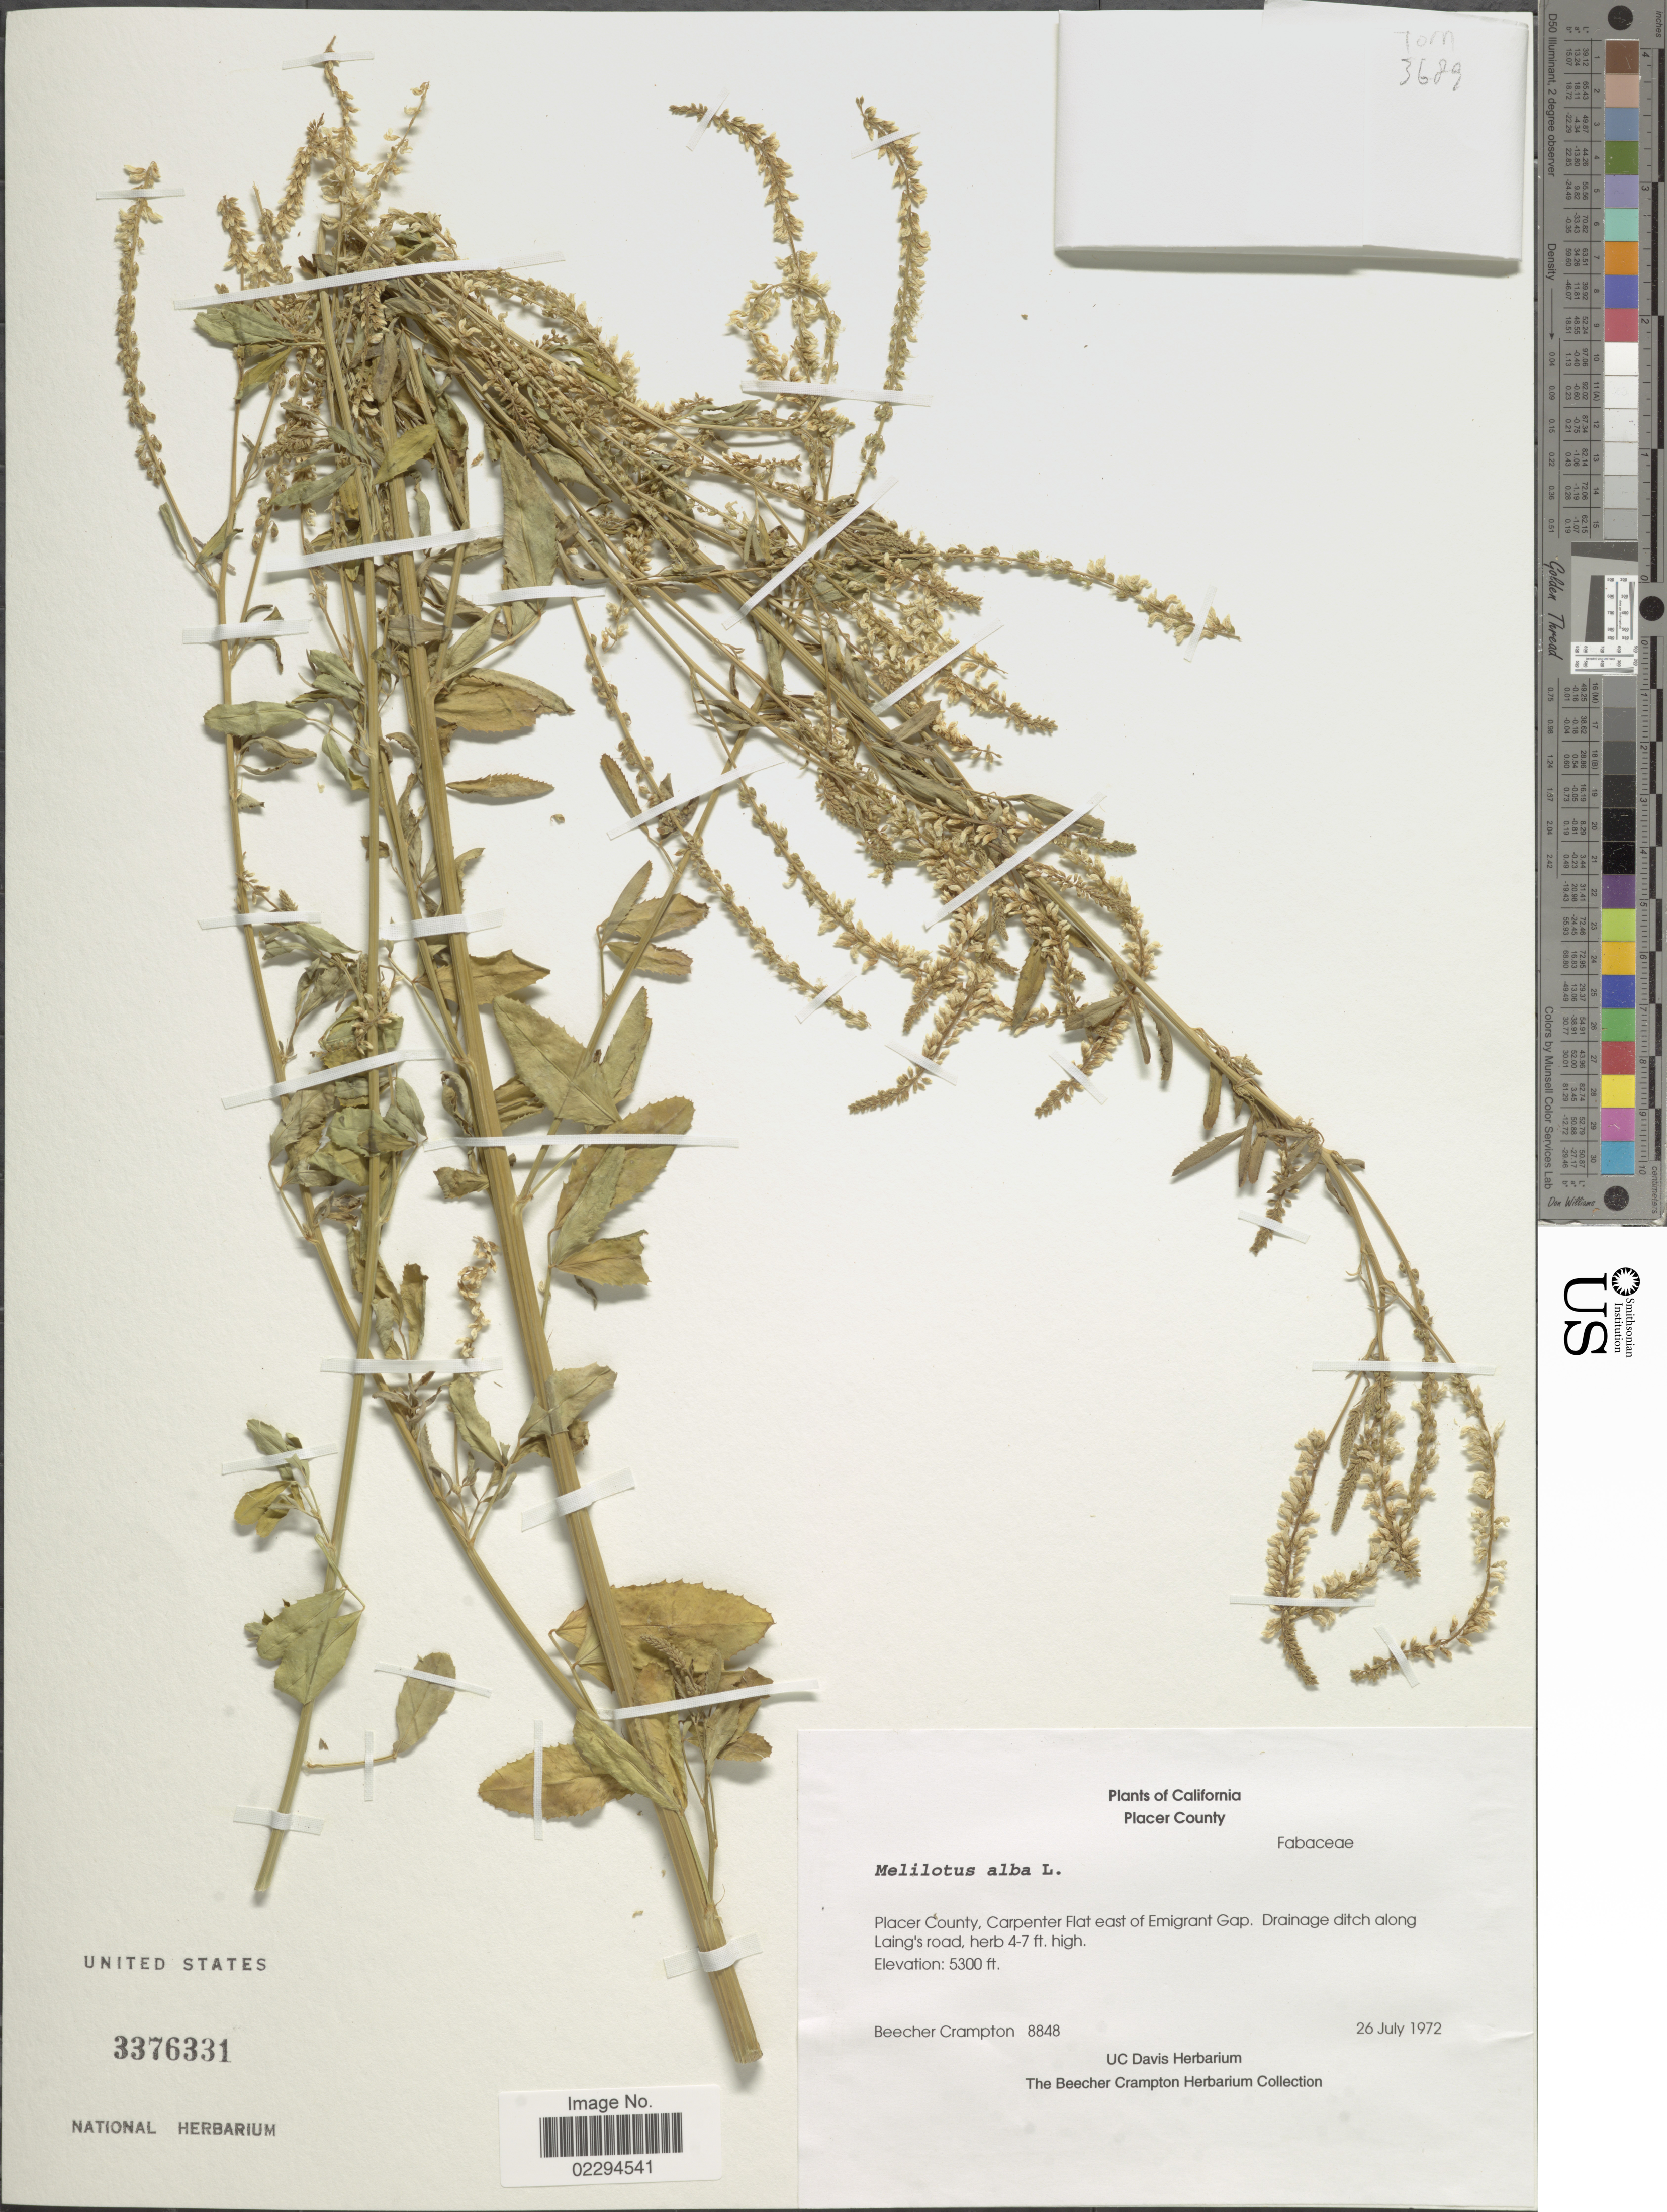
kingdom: Plantae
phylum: Tracheophyta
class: Magnoliopsida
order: Fabales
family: Fabaceae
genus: Melilotus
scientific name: Melilotus albus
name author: Medik.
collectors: B. Crampton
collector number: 8848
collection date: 1972-07-26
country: United States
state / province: California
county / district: Placer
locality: Placer County. Carpenter Flat east of Emigrant Gap. Drainage ditch along Laing's road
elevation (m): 1615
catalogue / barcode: US 3376331